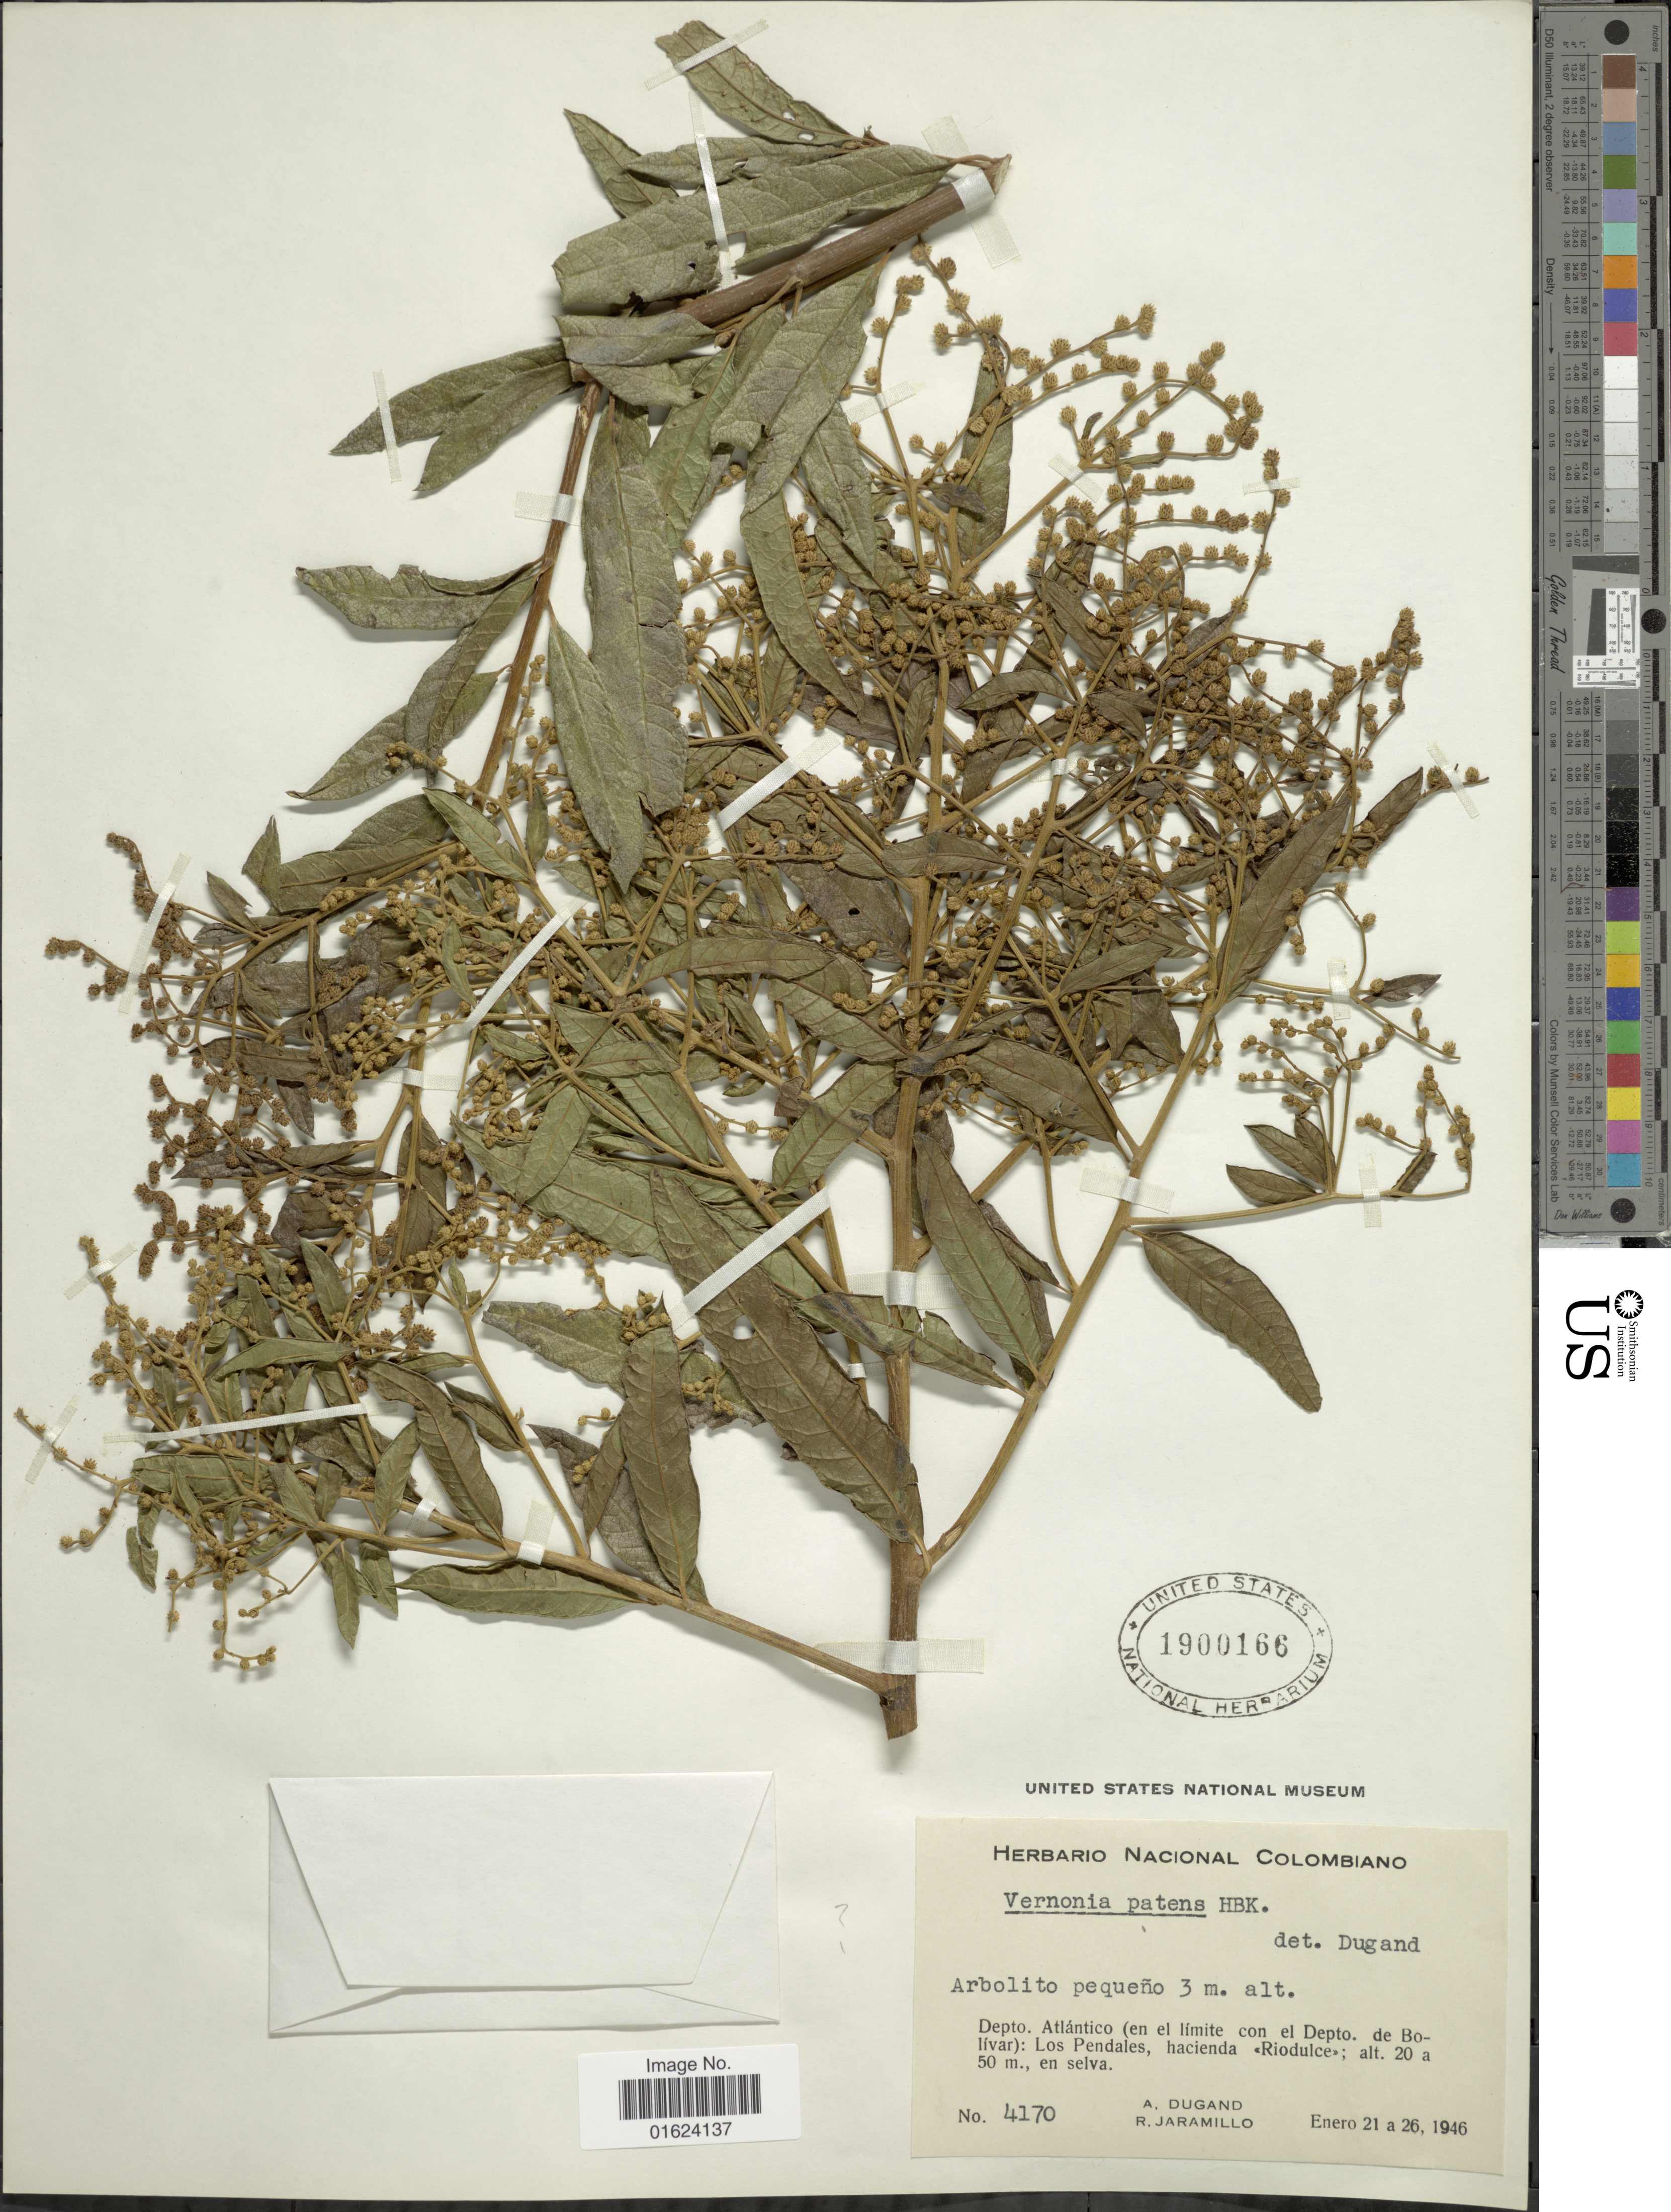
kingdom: Plantae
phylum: Tracheophyta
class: Magnoliopsida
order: Asterales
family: Asteraceae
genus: Vernonanthura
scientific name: Vernonanthura patens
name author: (Kunth) H. Rob.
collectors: A. Dugand & R. Jaramillo M.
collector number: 4170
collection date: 1946-01-21/1946-01-26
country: Colombia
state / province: Atlántico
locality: Depto. Atlantico (en el limite con el Depto. de Bolivar) Los Pendales, hacienda <<Riodulce>>.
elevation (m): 20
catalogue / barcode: US 19000166